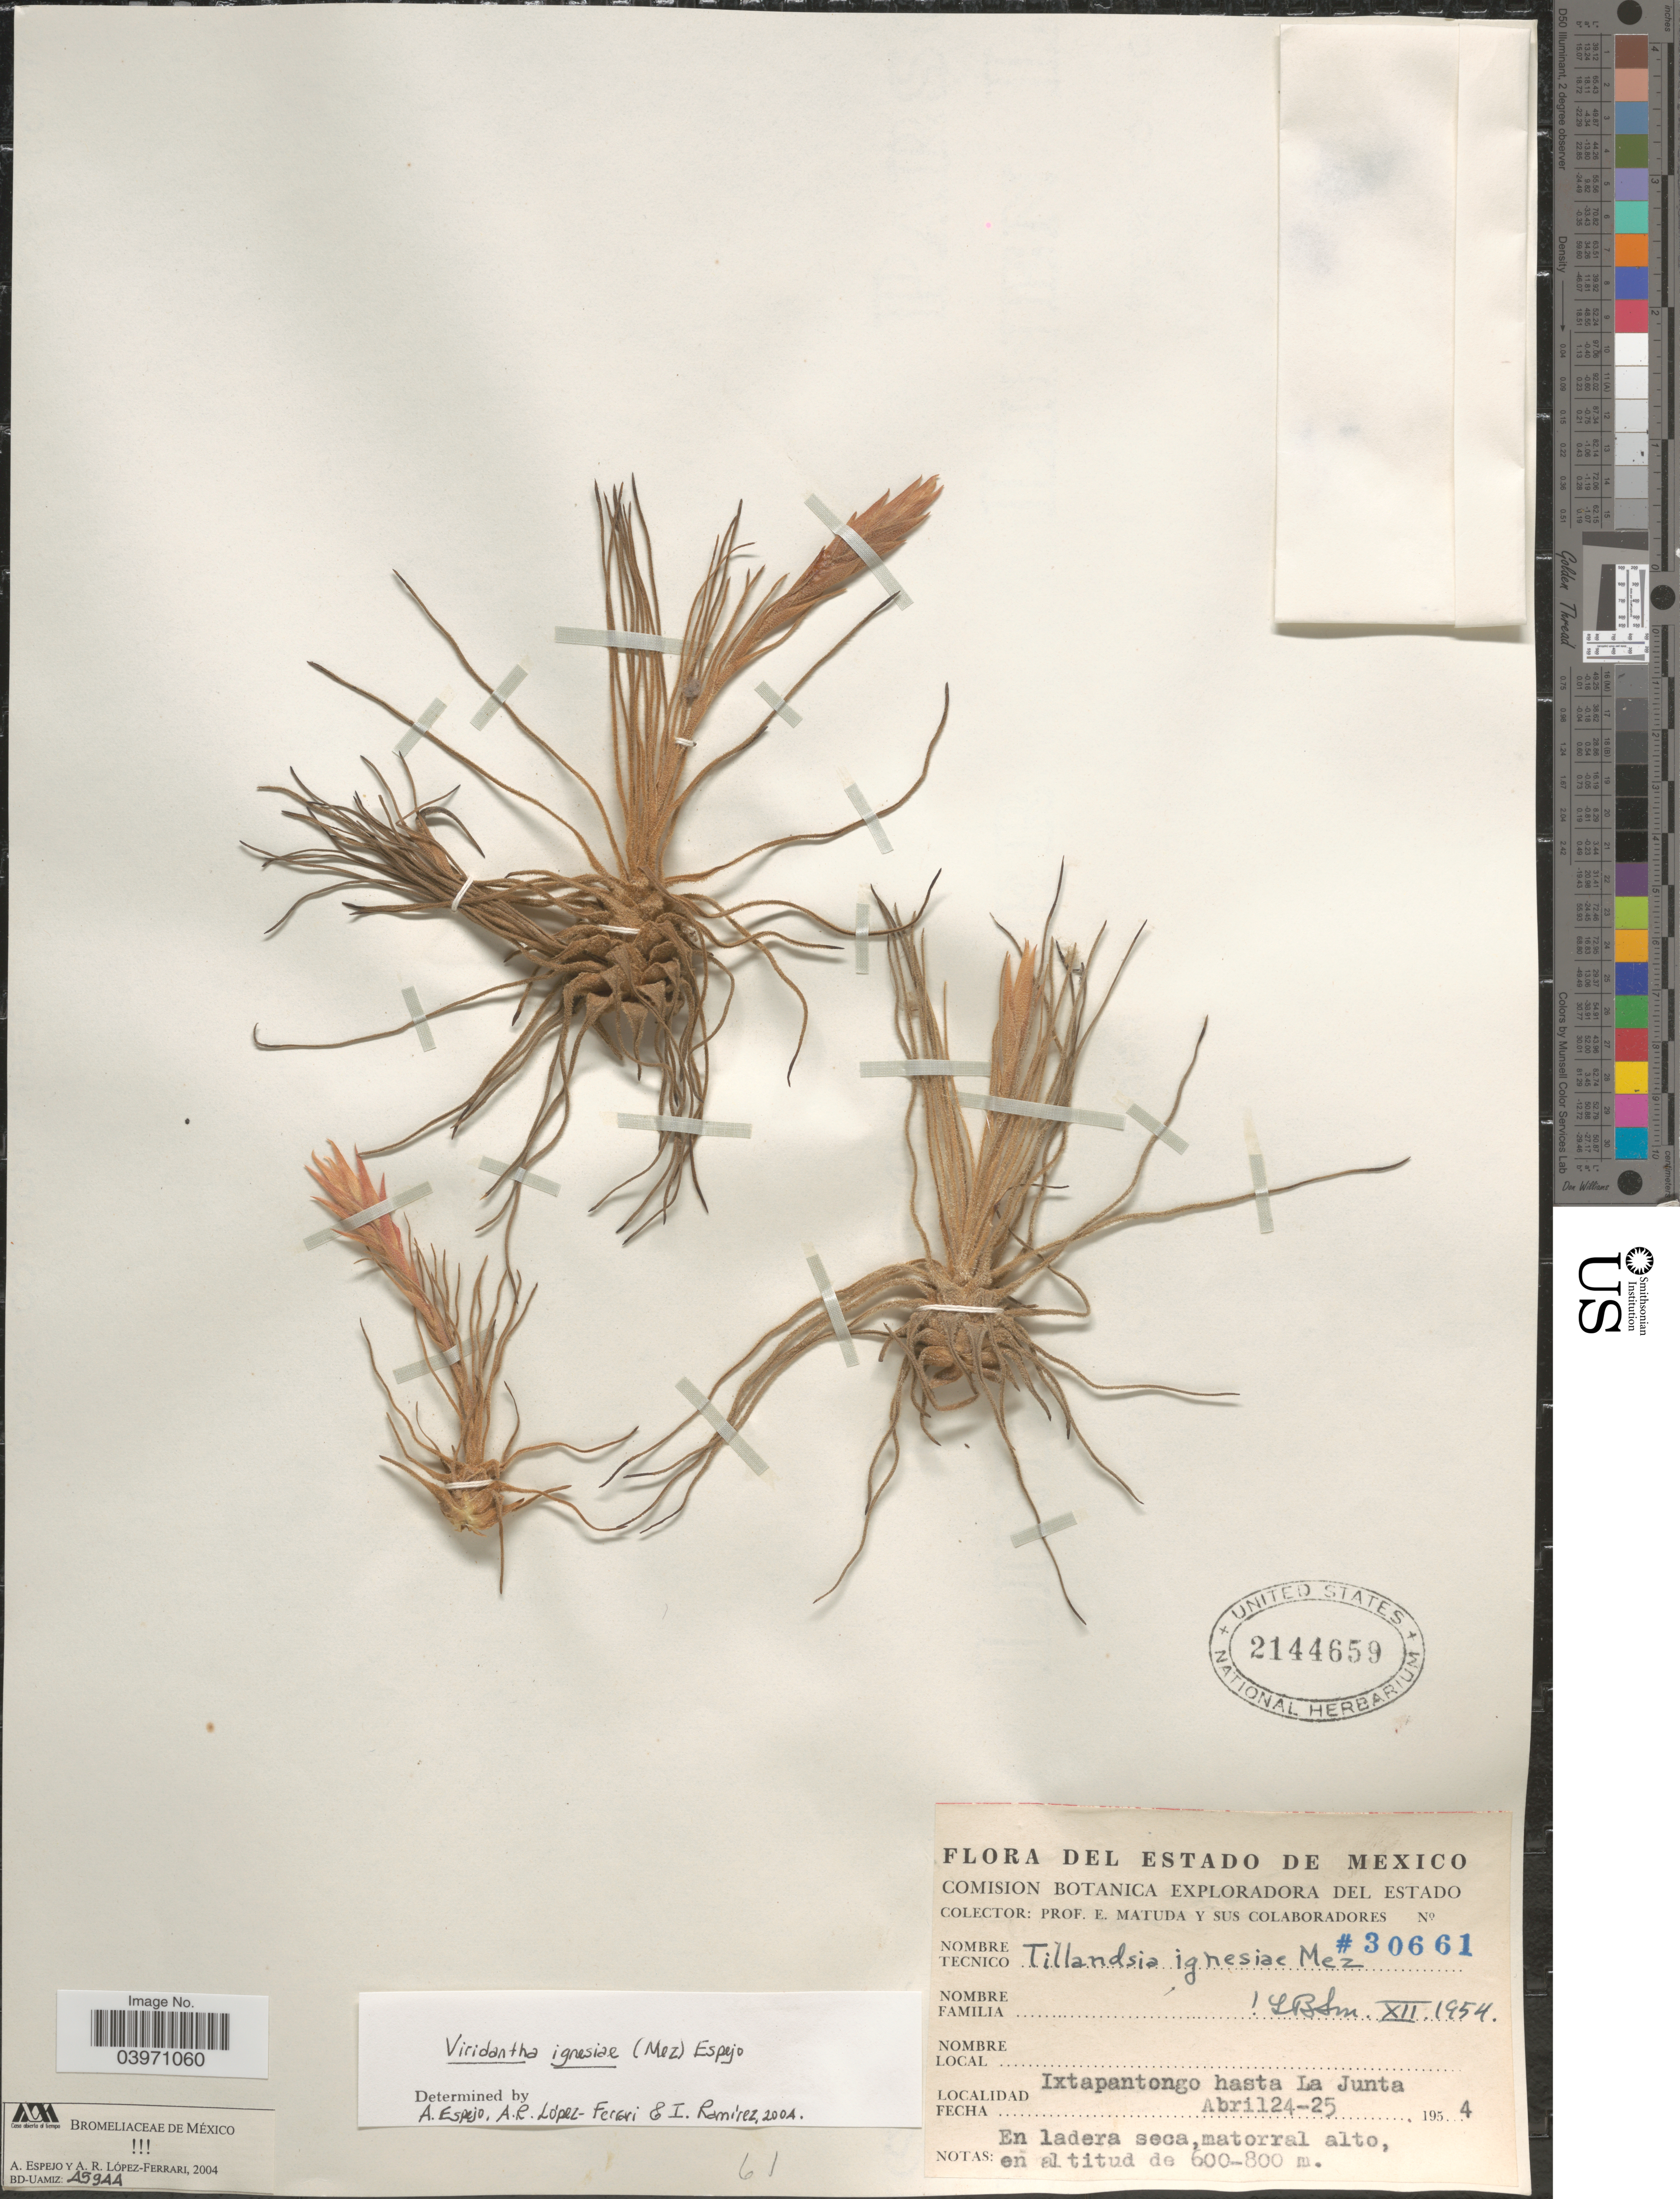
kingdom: Plantae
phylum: Tracheophyta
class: Liliopsida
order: Poales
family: Bromeliaceae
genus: Tillandsia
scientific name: Tillandsia ignesiae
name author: Mez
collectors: E. Matuda & Sus Colaboradores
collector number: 30661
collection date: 1954-04-24/1954-04-25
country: Mexico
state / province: México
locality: Ixtapantongo hasta La Junta.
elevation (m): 600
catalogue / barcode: US 2144659